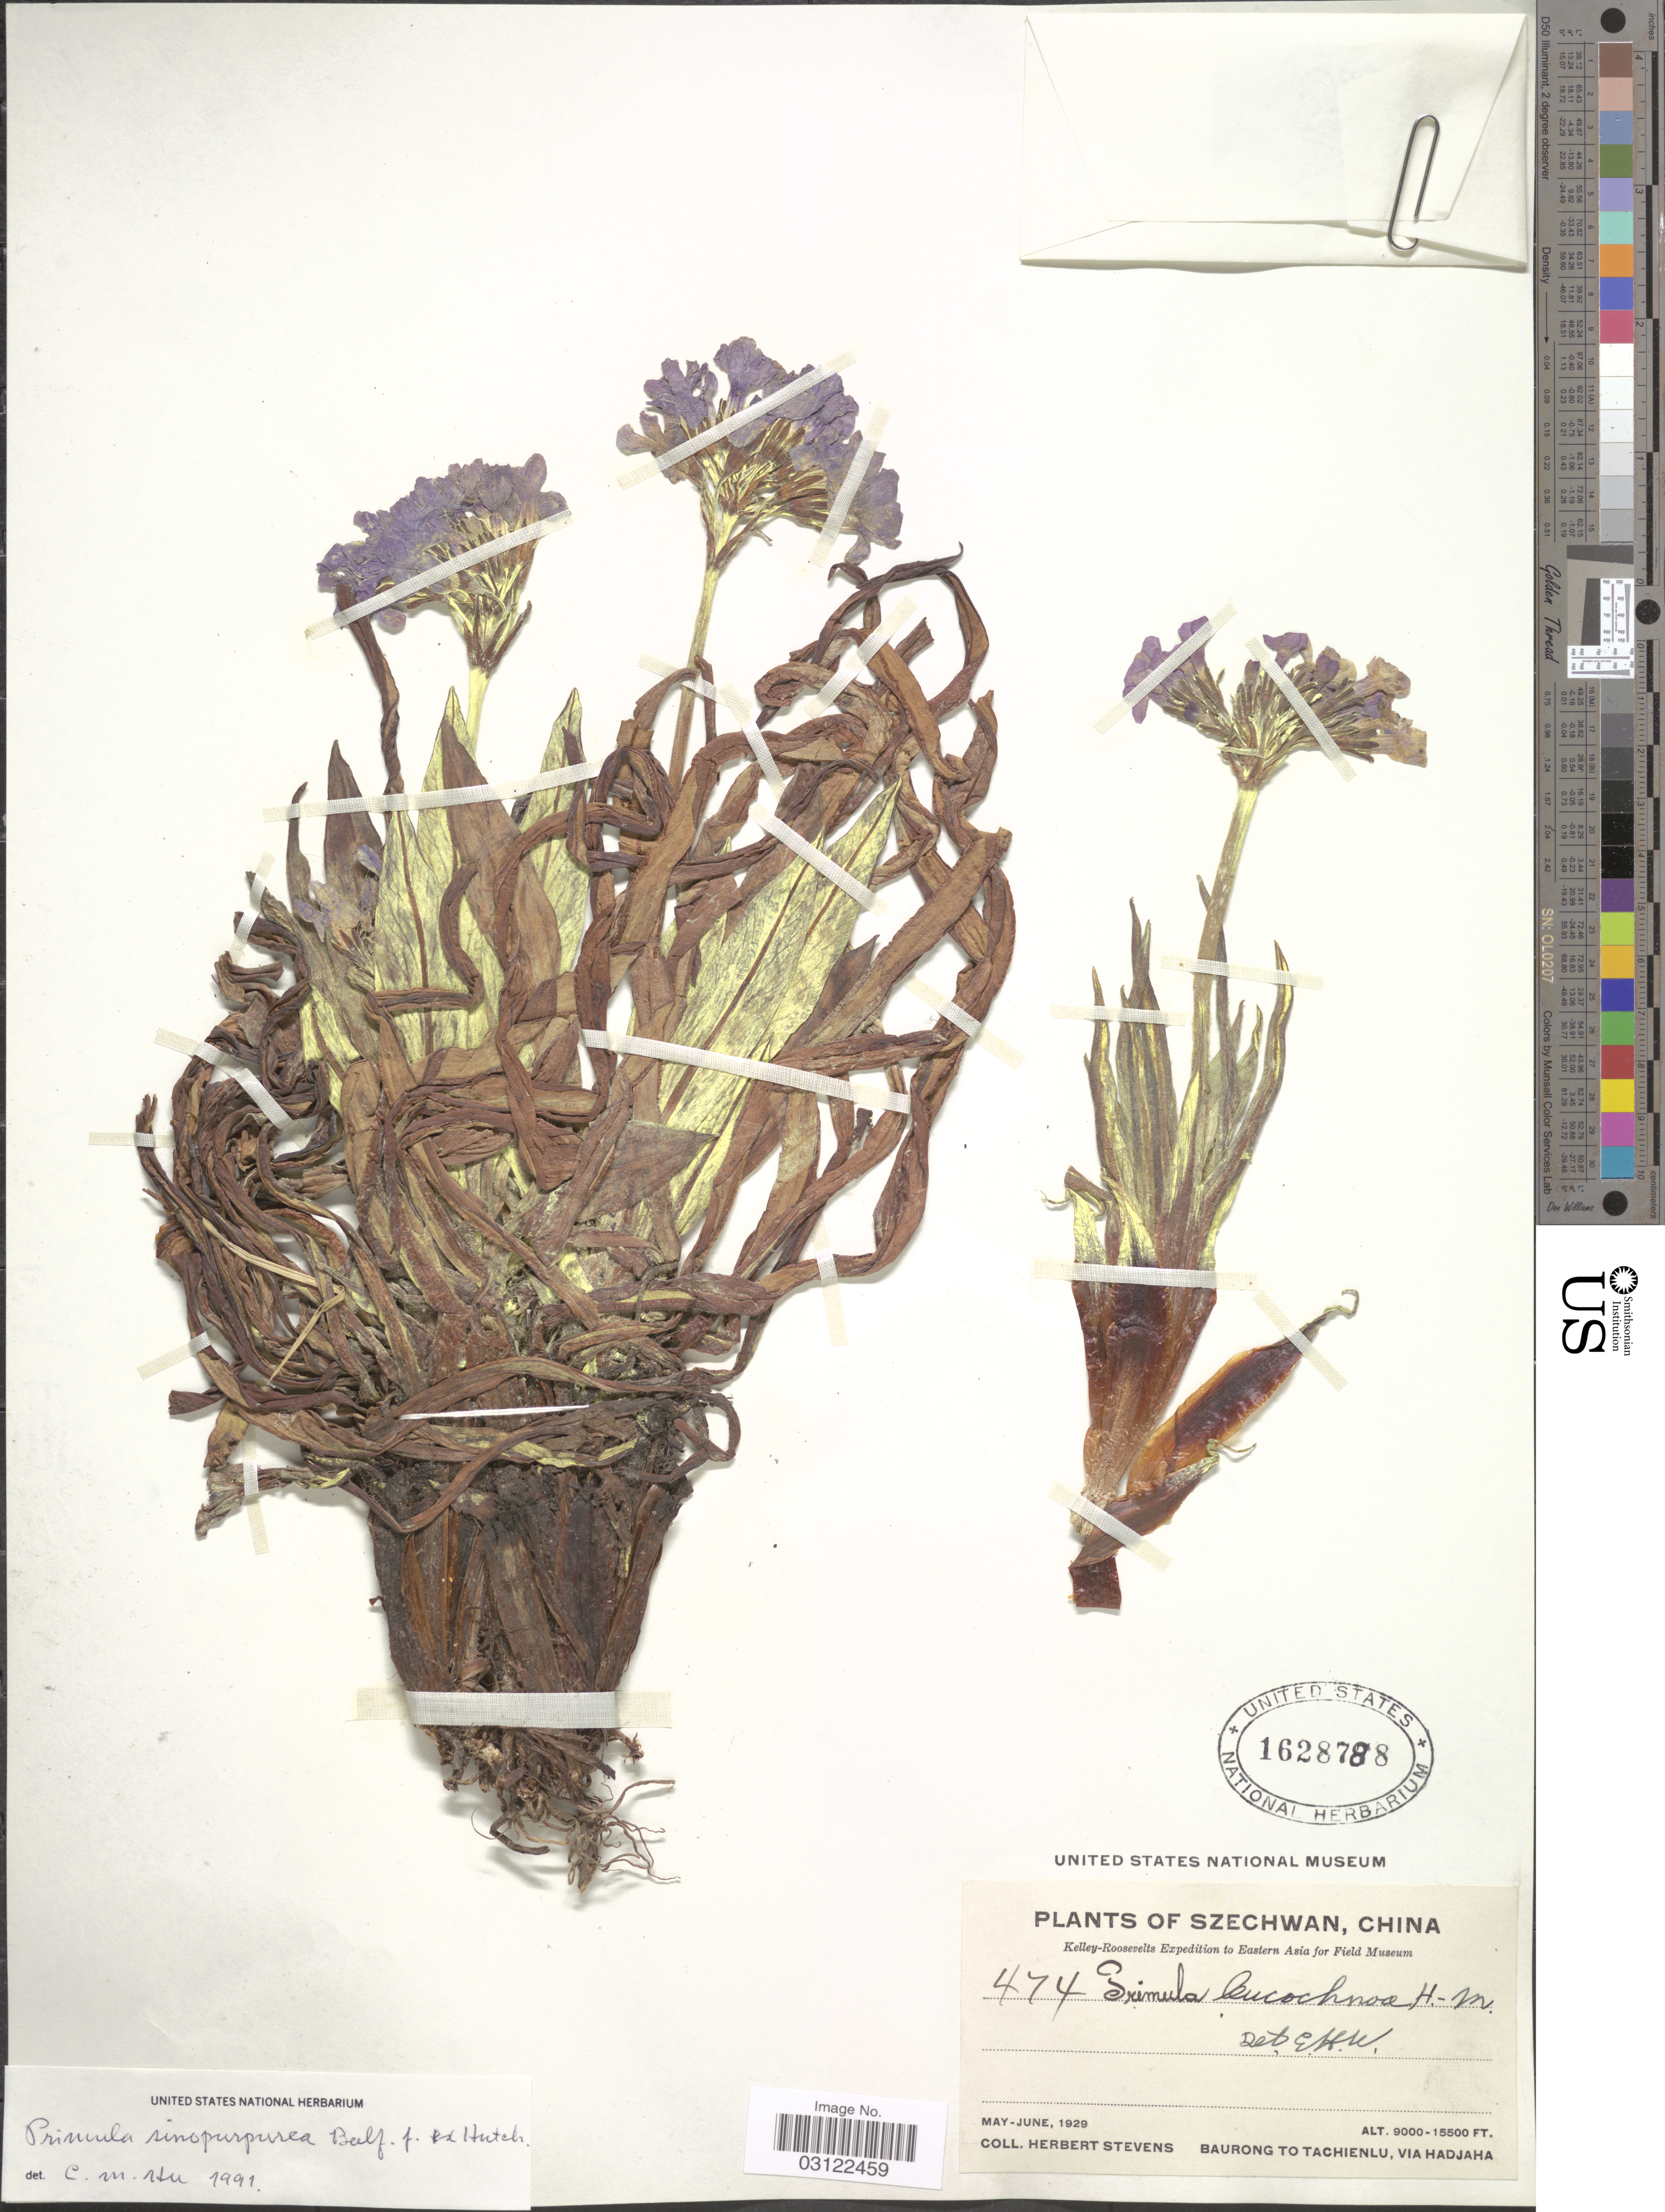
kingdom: Plantae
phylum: Tracheophyta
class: Magnoliopsida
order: Ericales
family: Primulaceae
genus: Primula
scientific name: Primula sinopurpurea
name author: Balf. f. ex Hutch.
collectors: H. Stevens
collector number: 474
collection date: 1929-05/1929-06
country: China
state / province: Sichuan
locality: Szechwan. Baurong to Tachienlu, via Hadjaha.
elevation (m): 2743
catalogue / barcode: US 1628788